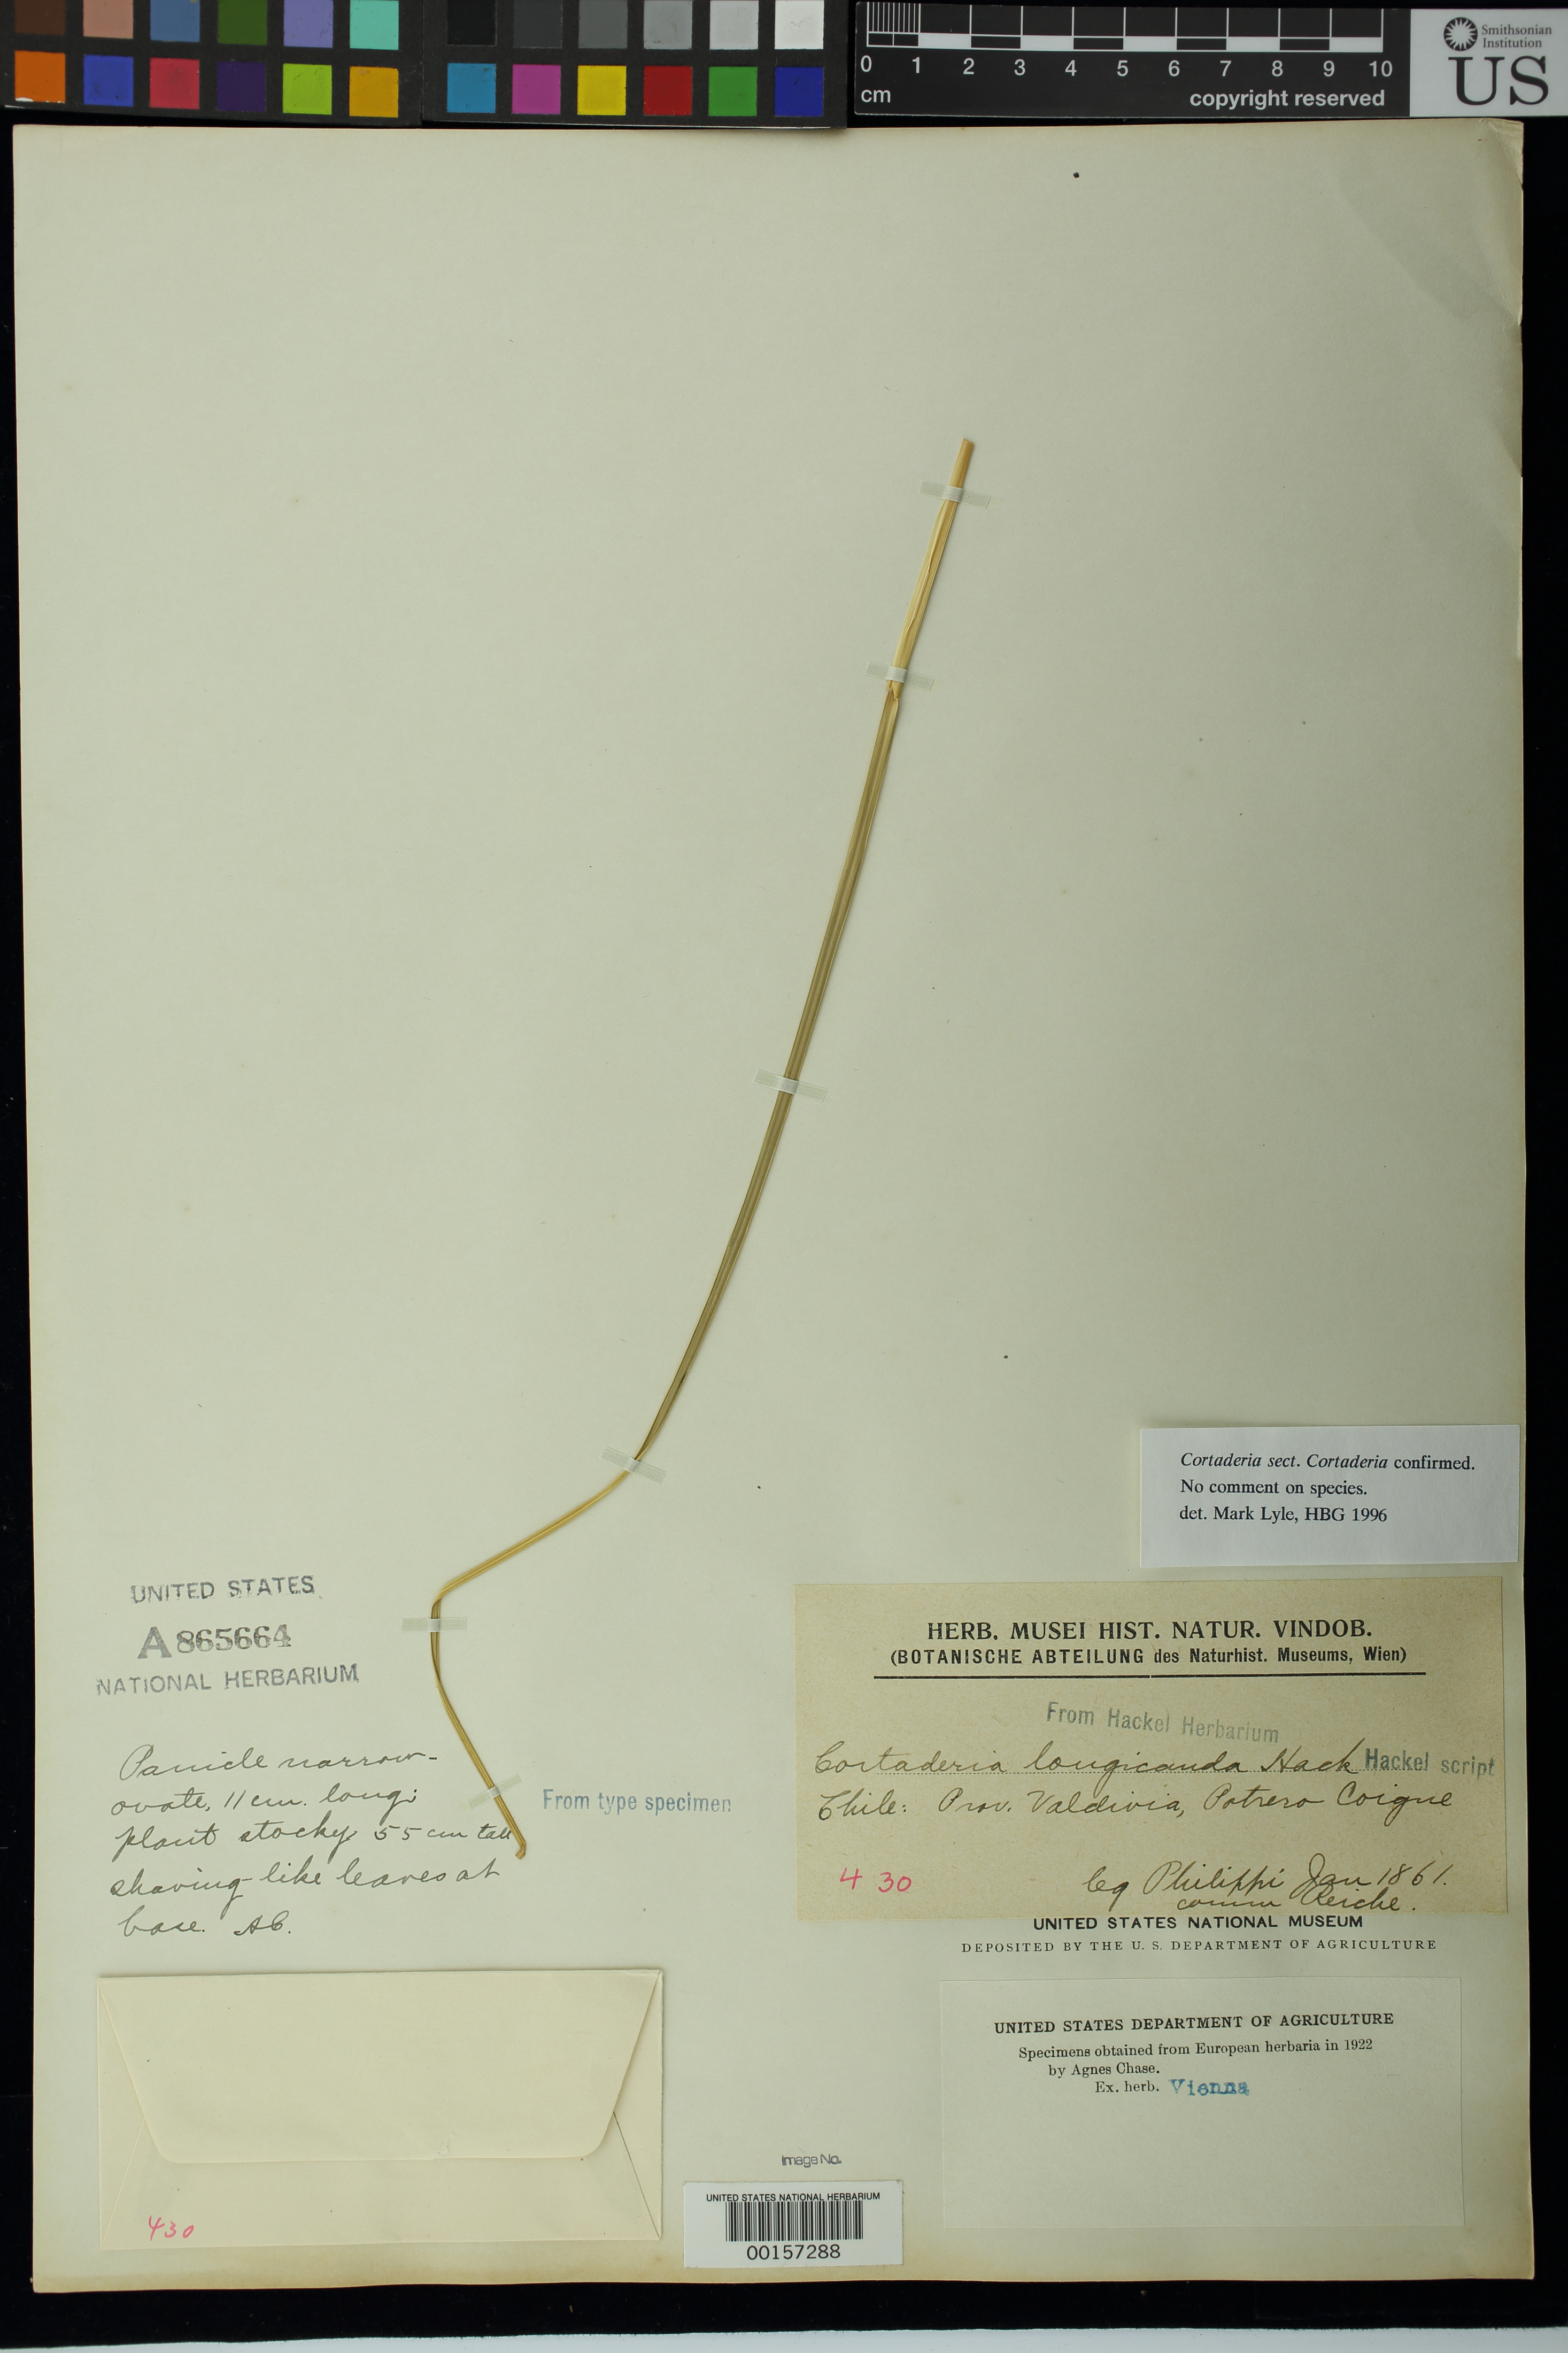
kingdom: Plantae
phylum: Tracheophyta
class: Liliopsida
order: Poales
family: Poaceae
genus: Cortaderia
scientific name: Cortaderia longicauda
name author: Hack.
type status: Isotype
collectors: R. A. Philippi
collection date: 1861-01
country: Chile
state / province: Los Ríos (XIV)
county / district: Valdivia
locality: Prov. Valdivia, Potrero Coigue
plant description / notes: Fragmentary material of type specimen ex herb. Hackel (Vienna). Contains infl. and leaf fragments.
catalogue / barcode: US 865664A